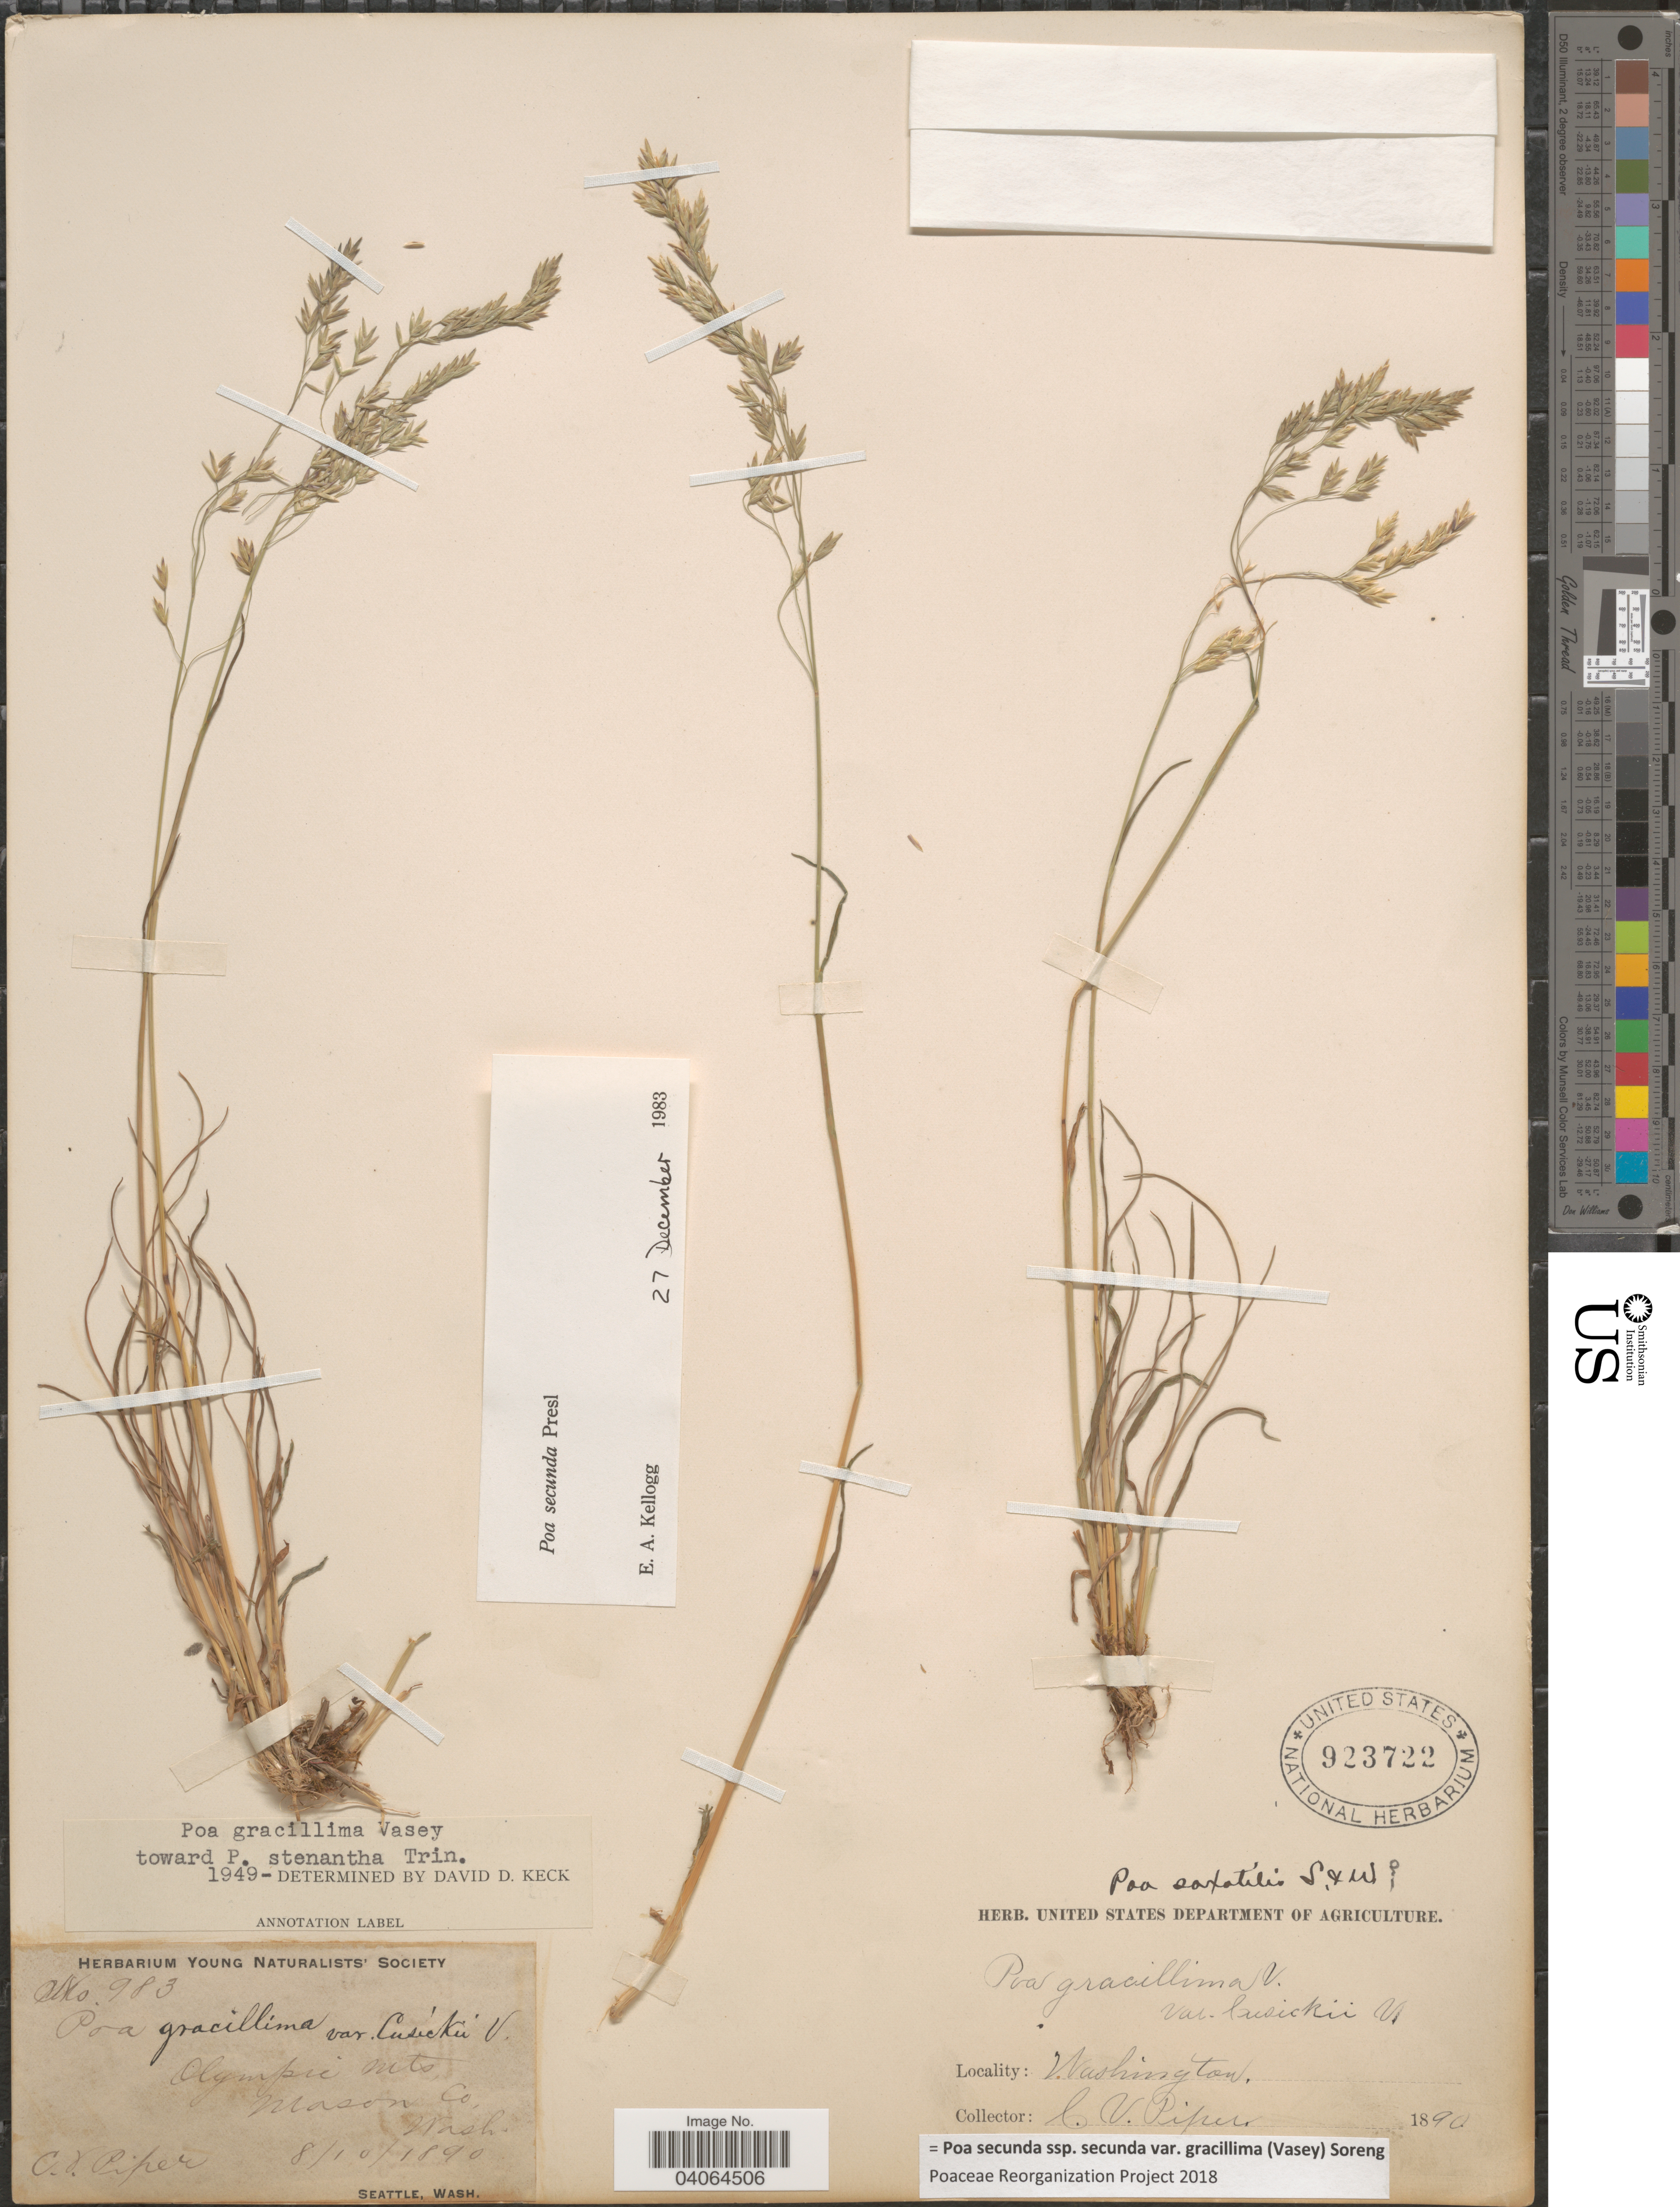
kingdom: Plantae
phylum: Tracheophyta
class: Liliopsida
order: Poales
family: Poaceae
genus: Poa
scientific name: Poa secunda subsp. secunda var. gracillima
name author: (Vasey) Soreng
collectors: C. V. Piper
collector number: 983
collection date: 1890-08-10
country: United States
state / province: Washington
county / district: Mason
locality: Olympic Mts. Mason Co.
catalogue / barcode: US 923722